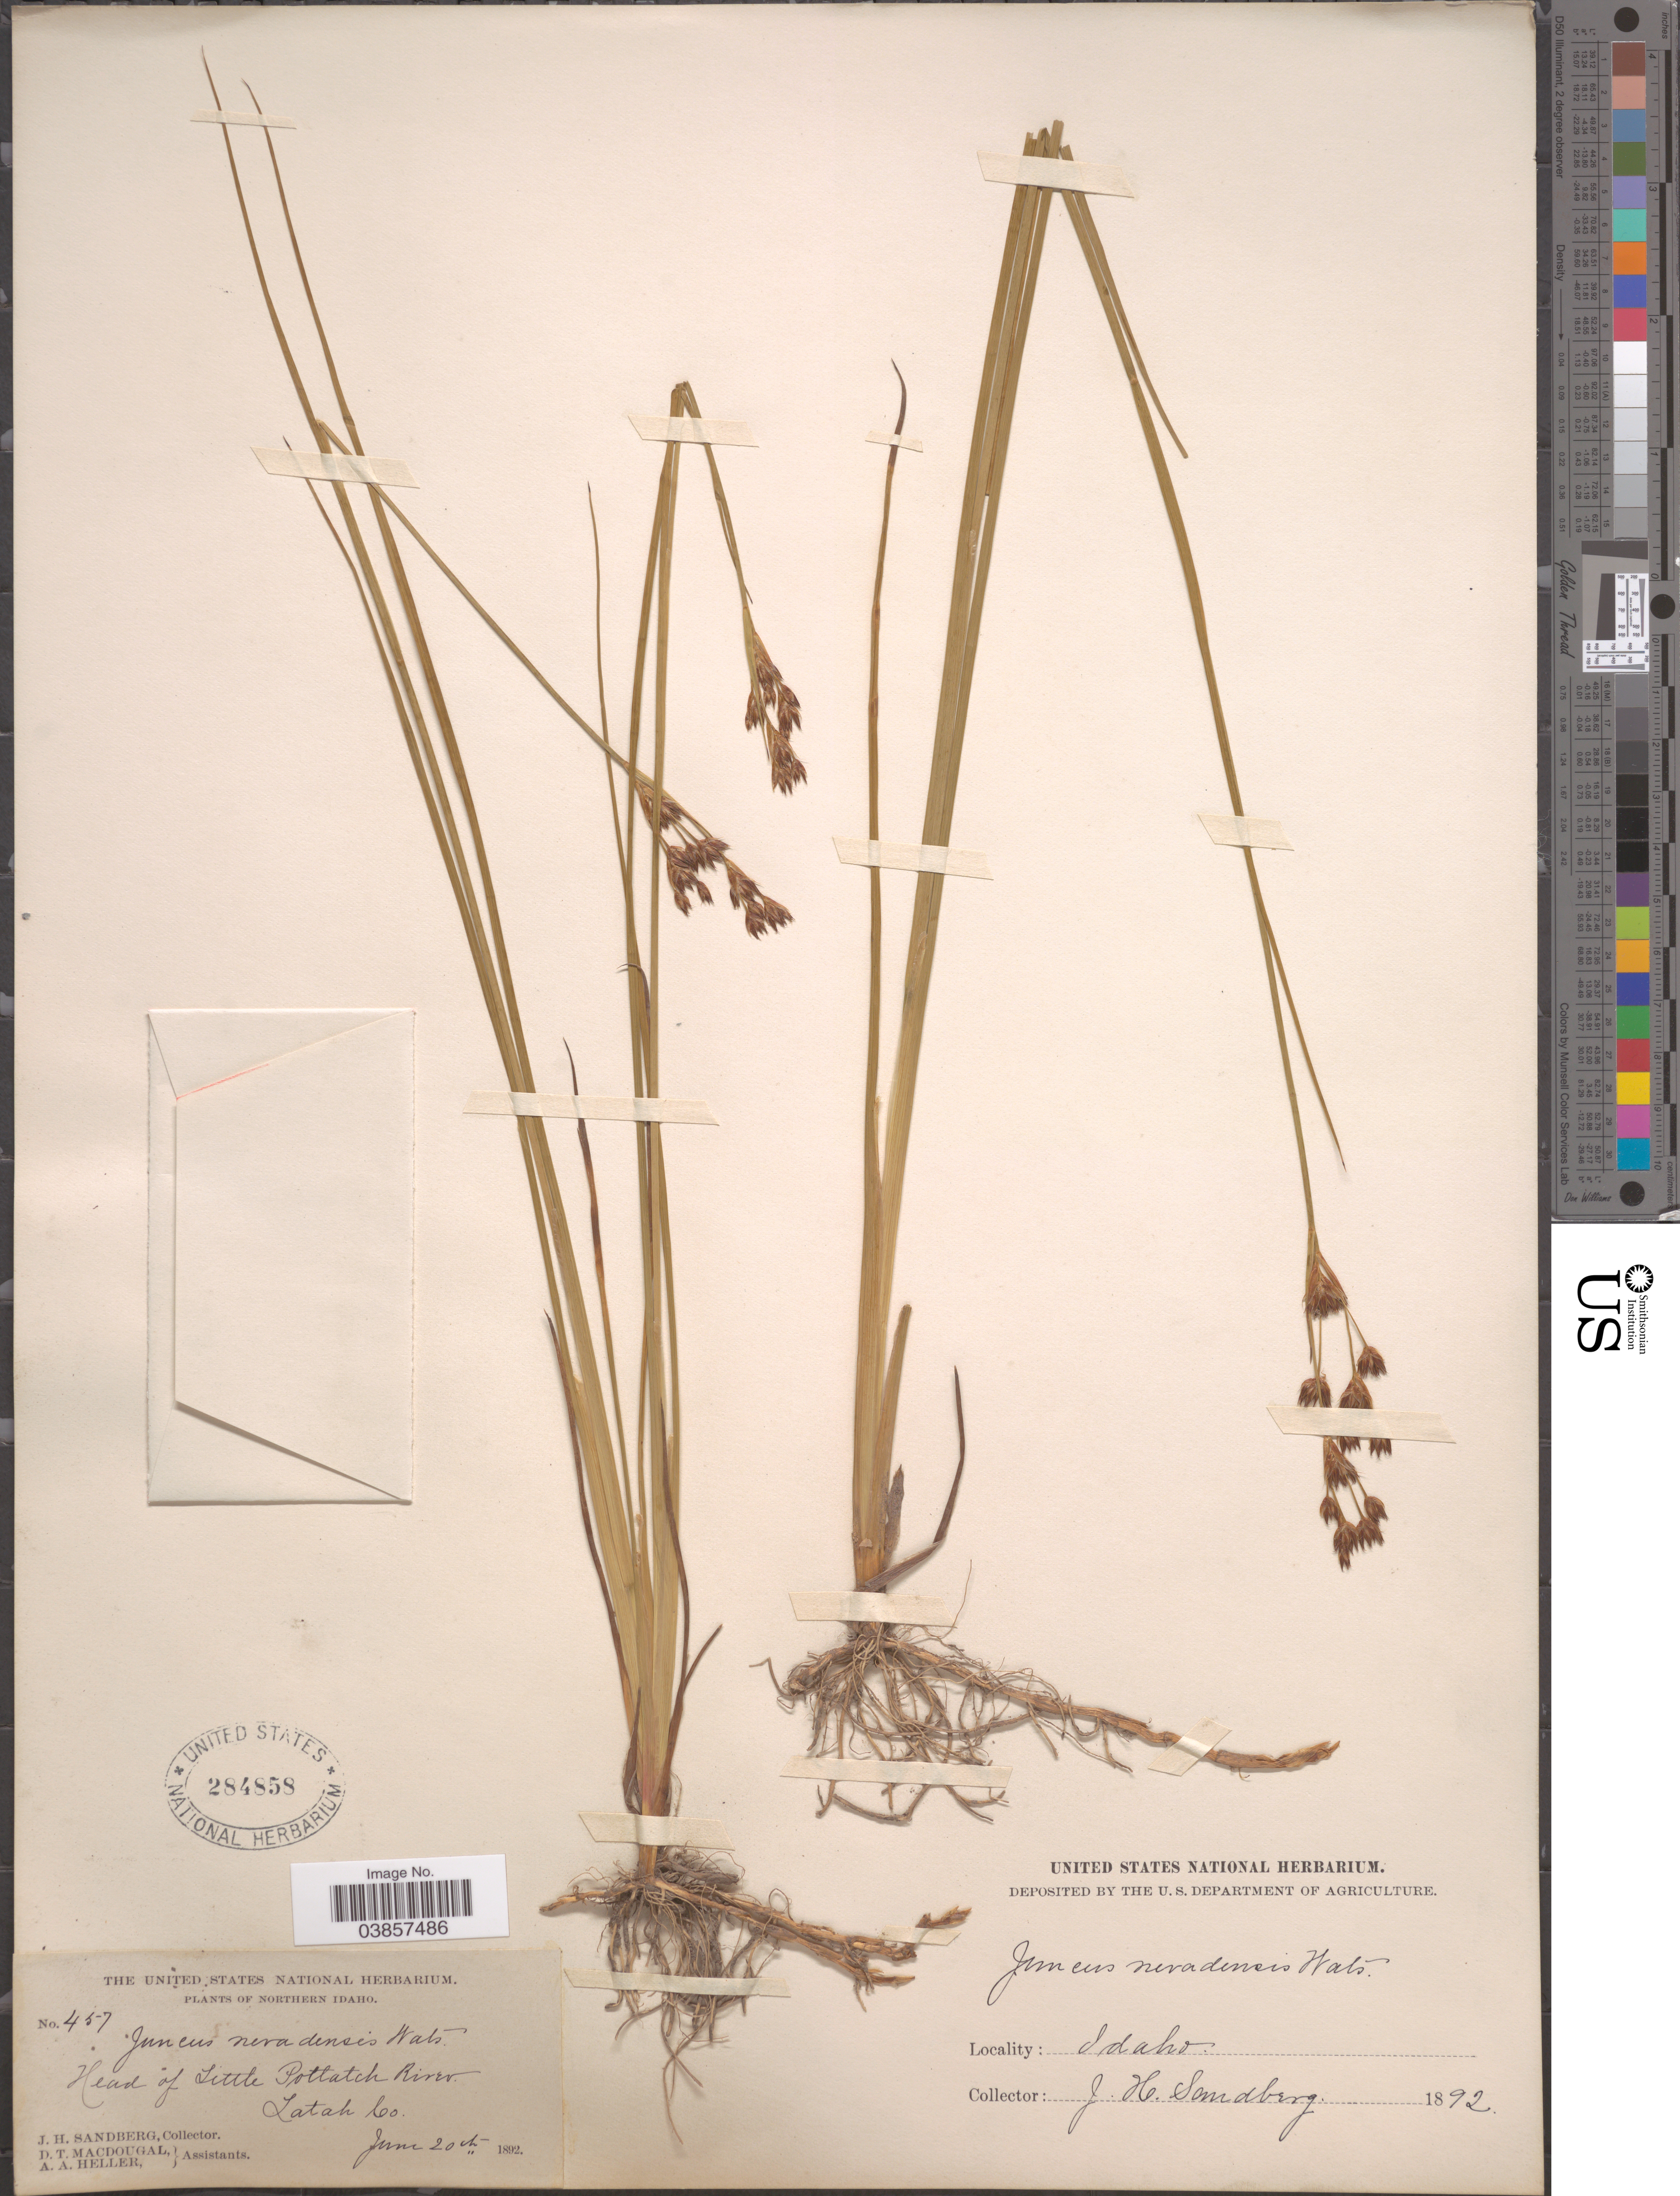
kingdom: Plantae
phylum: Tracheophyta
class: Liliopsida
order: Poales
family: Juncaceae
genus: Juncus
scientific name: Juncus suksdorfii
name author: Rydb.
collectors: J. H. Sandberg, D. T. MacDougal & A. A. Heller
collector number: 457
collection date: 1892-06-20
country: United States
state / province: Idaho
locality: Northern Idaho. Head of Little Potlatch River. Latah Co.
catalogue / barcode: US 284858